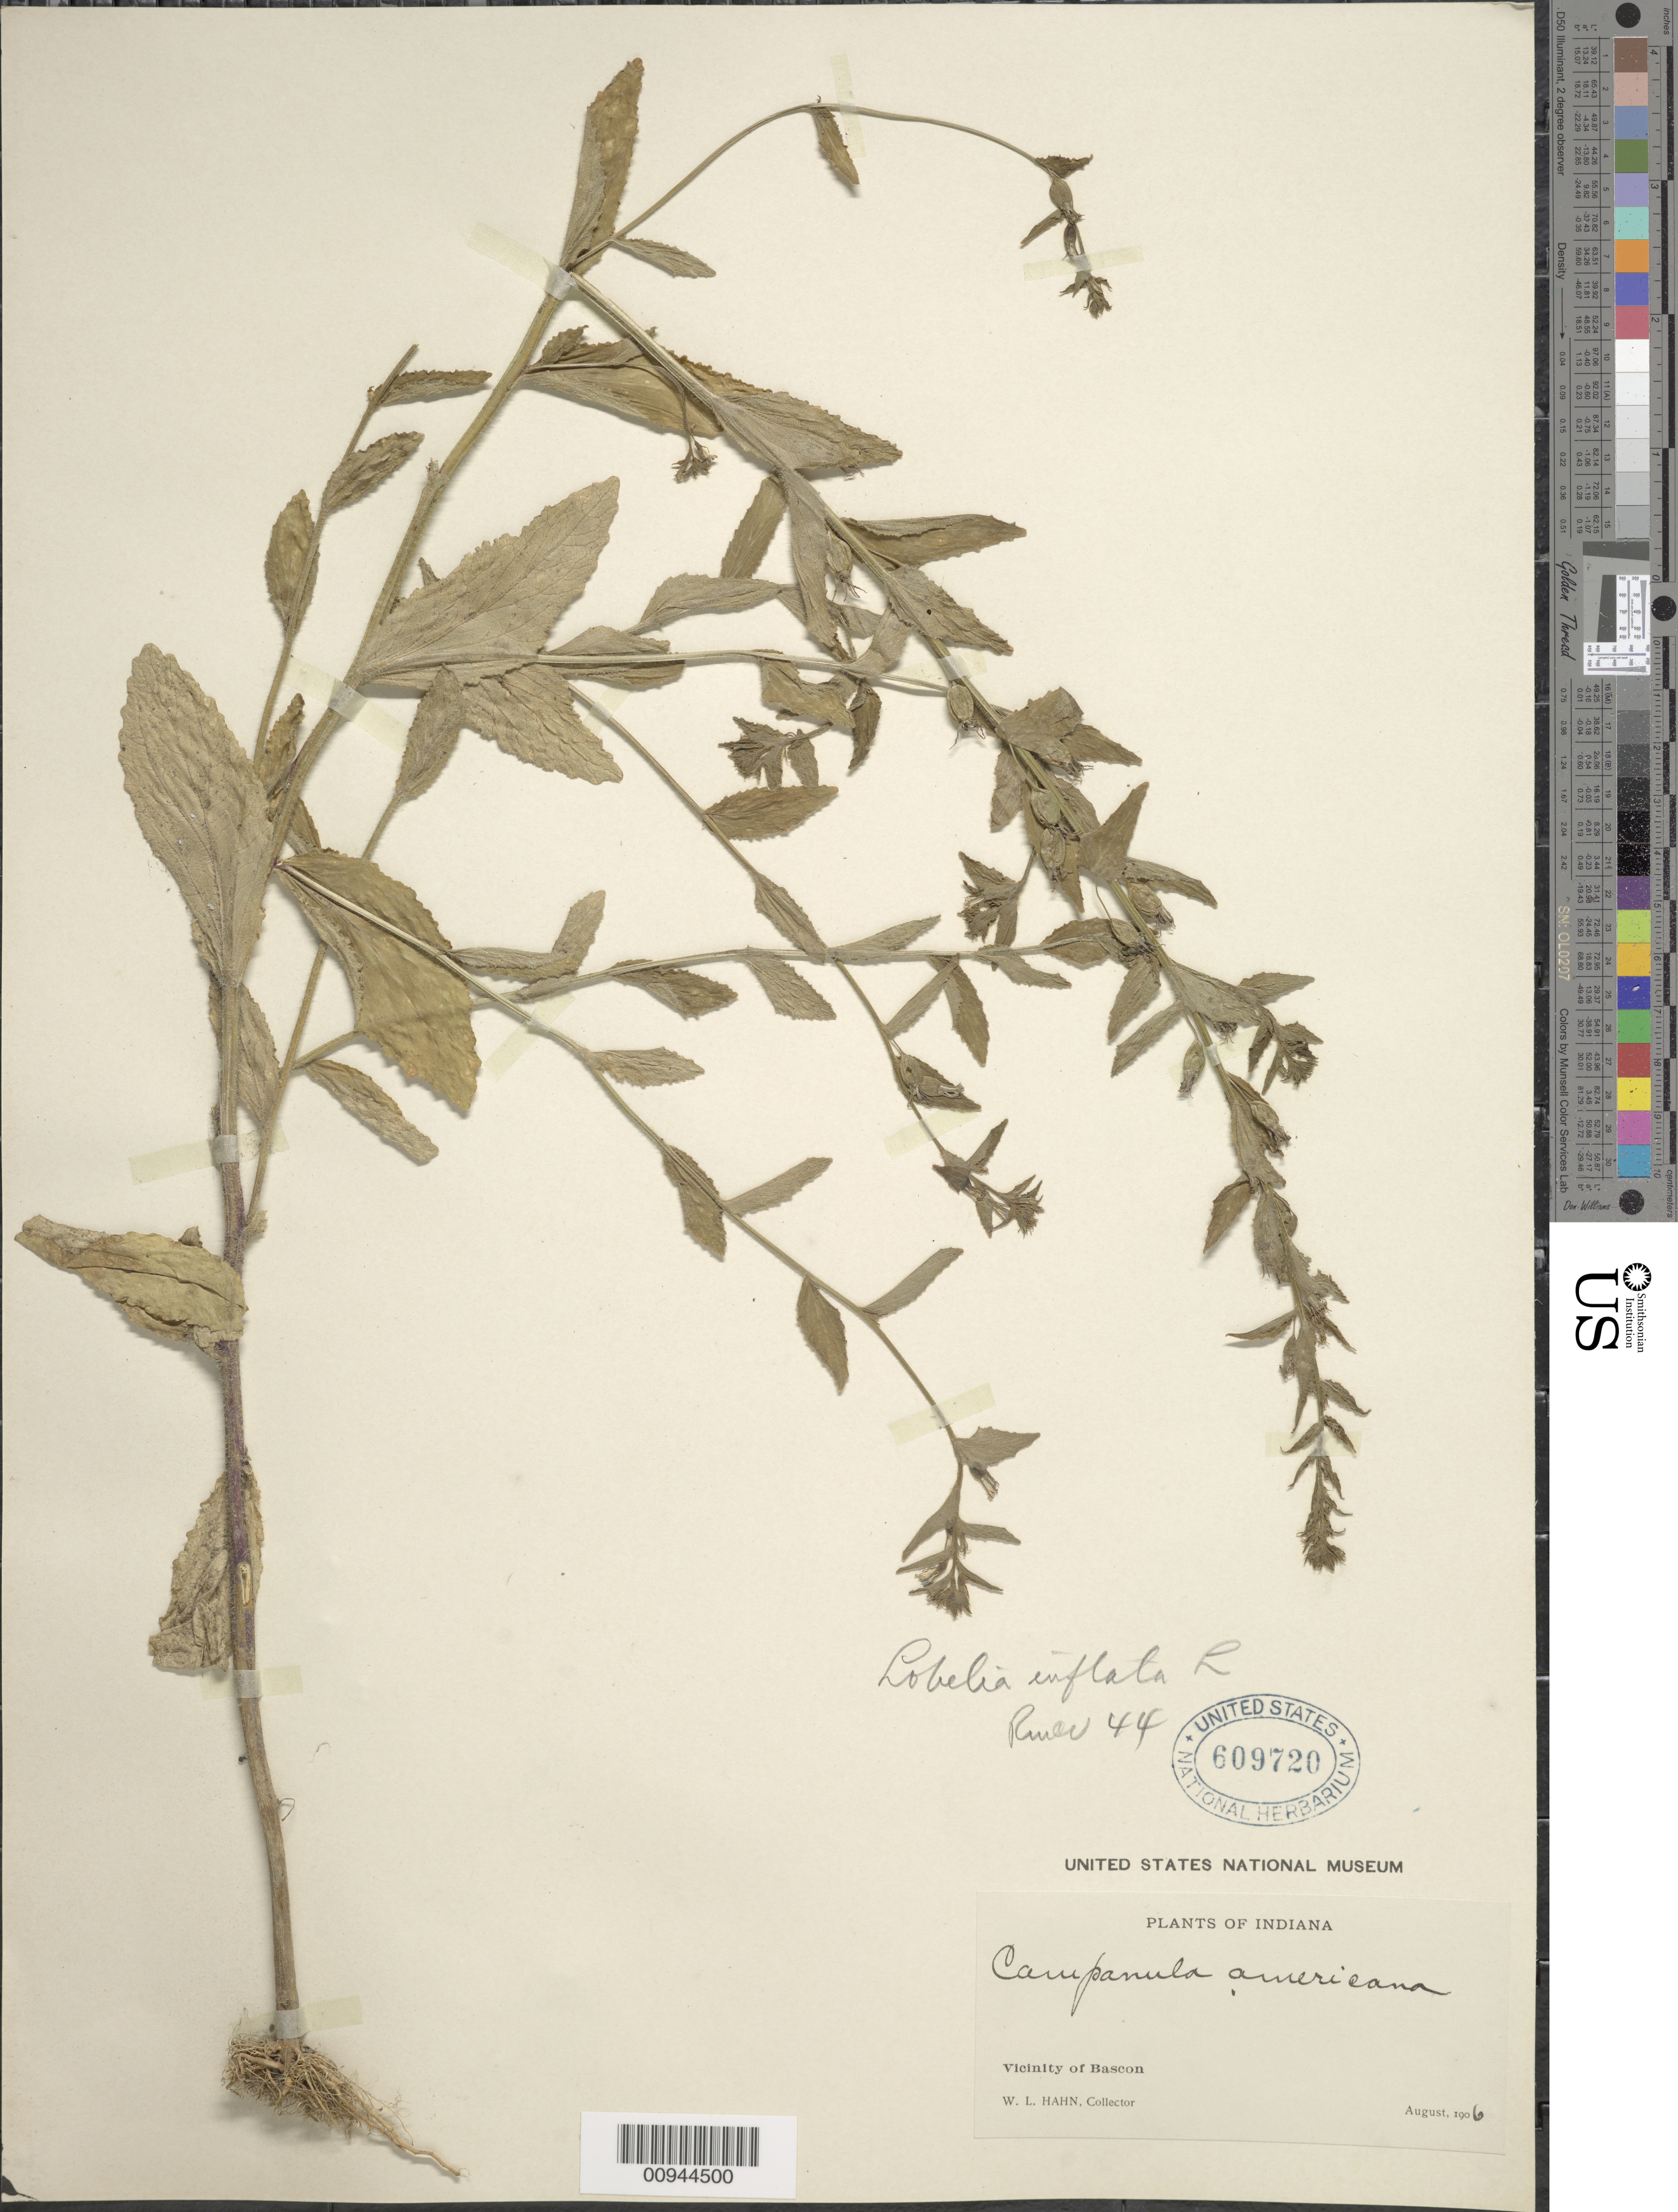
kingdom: Plantae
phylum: Tracheophyta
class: Magnoliopsida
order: Asterales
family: Campanulaceae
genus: Lobelia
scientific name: Lobelia inflata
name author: L.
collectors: W. L. Hahn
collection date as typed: Aug 1906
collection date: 1906-08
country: United States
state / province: Indiana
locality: Vicinity of Bascon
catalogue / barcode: US 609720